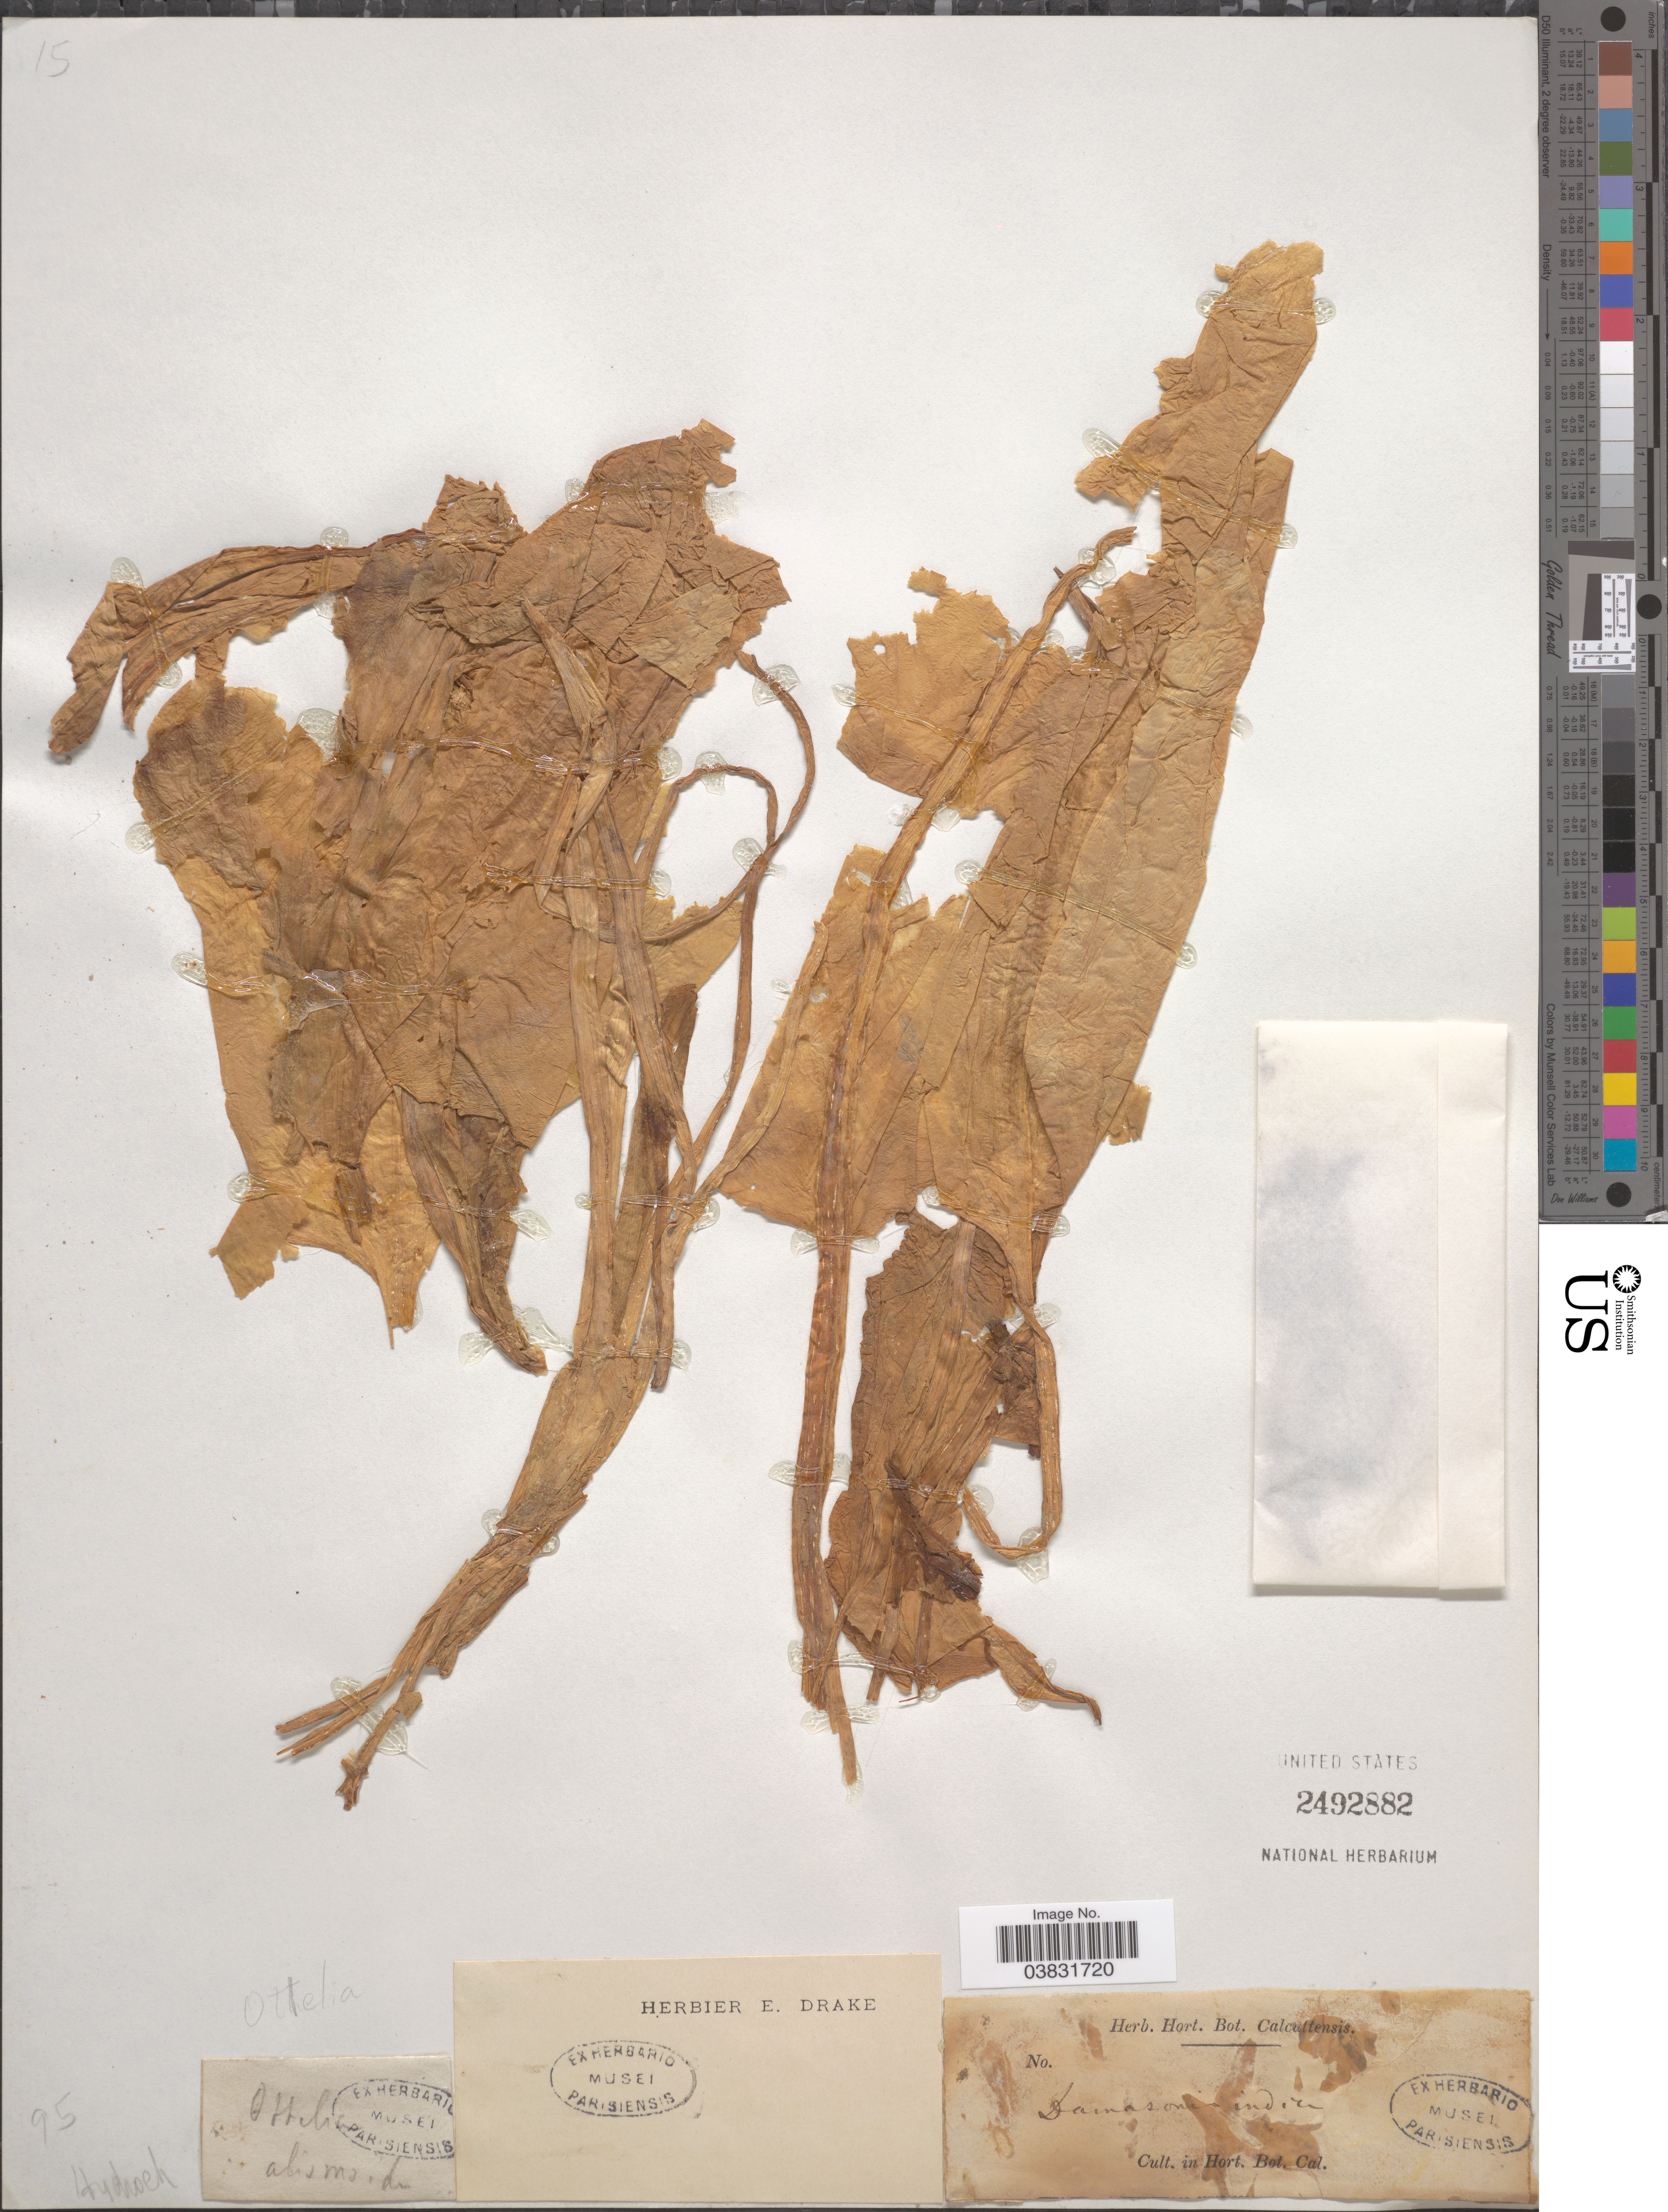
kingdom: Plantae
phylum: Tracheophyta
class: Liliopsida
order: Alismatales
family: Hydrocharitaceae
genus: Ottelia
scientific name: Ottelia alismoides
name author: Pers.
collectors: ex Herb. Hort. Bot. Calcuttensis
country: India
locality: Cult. in Hort. Bot. Cal.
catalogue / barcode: US 2492882